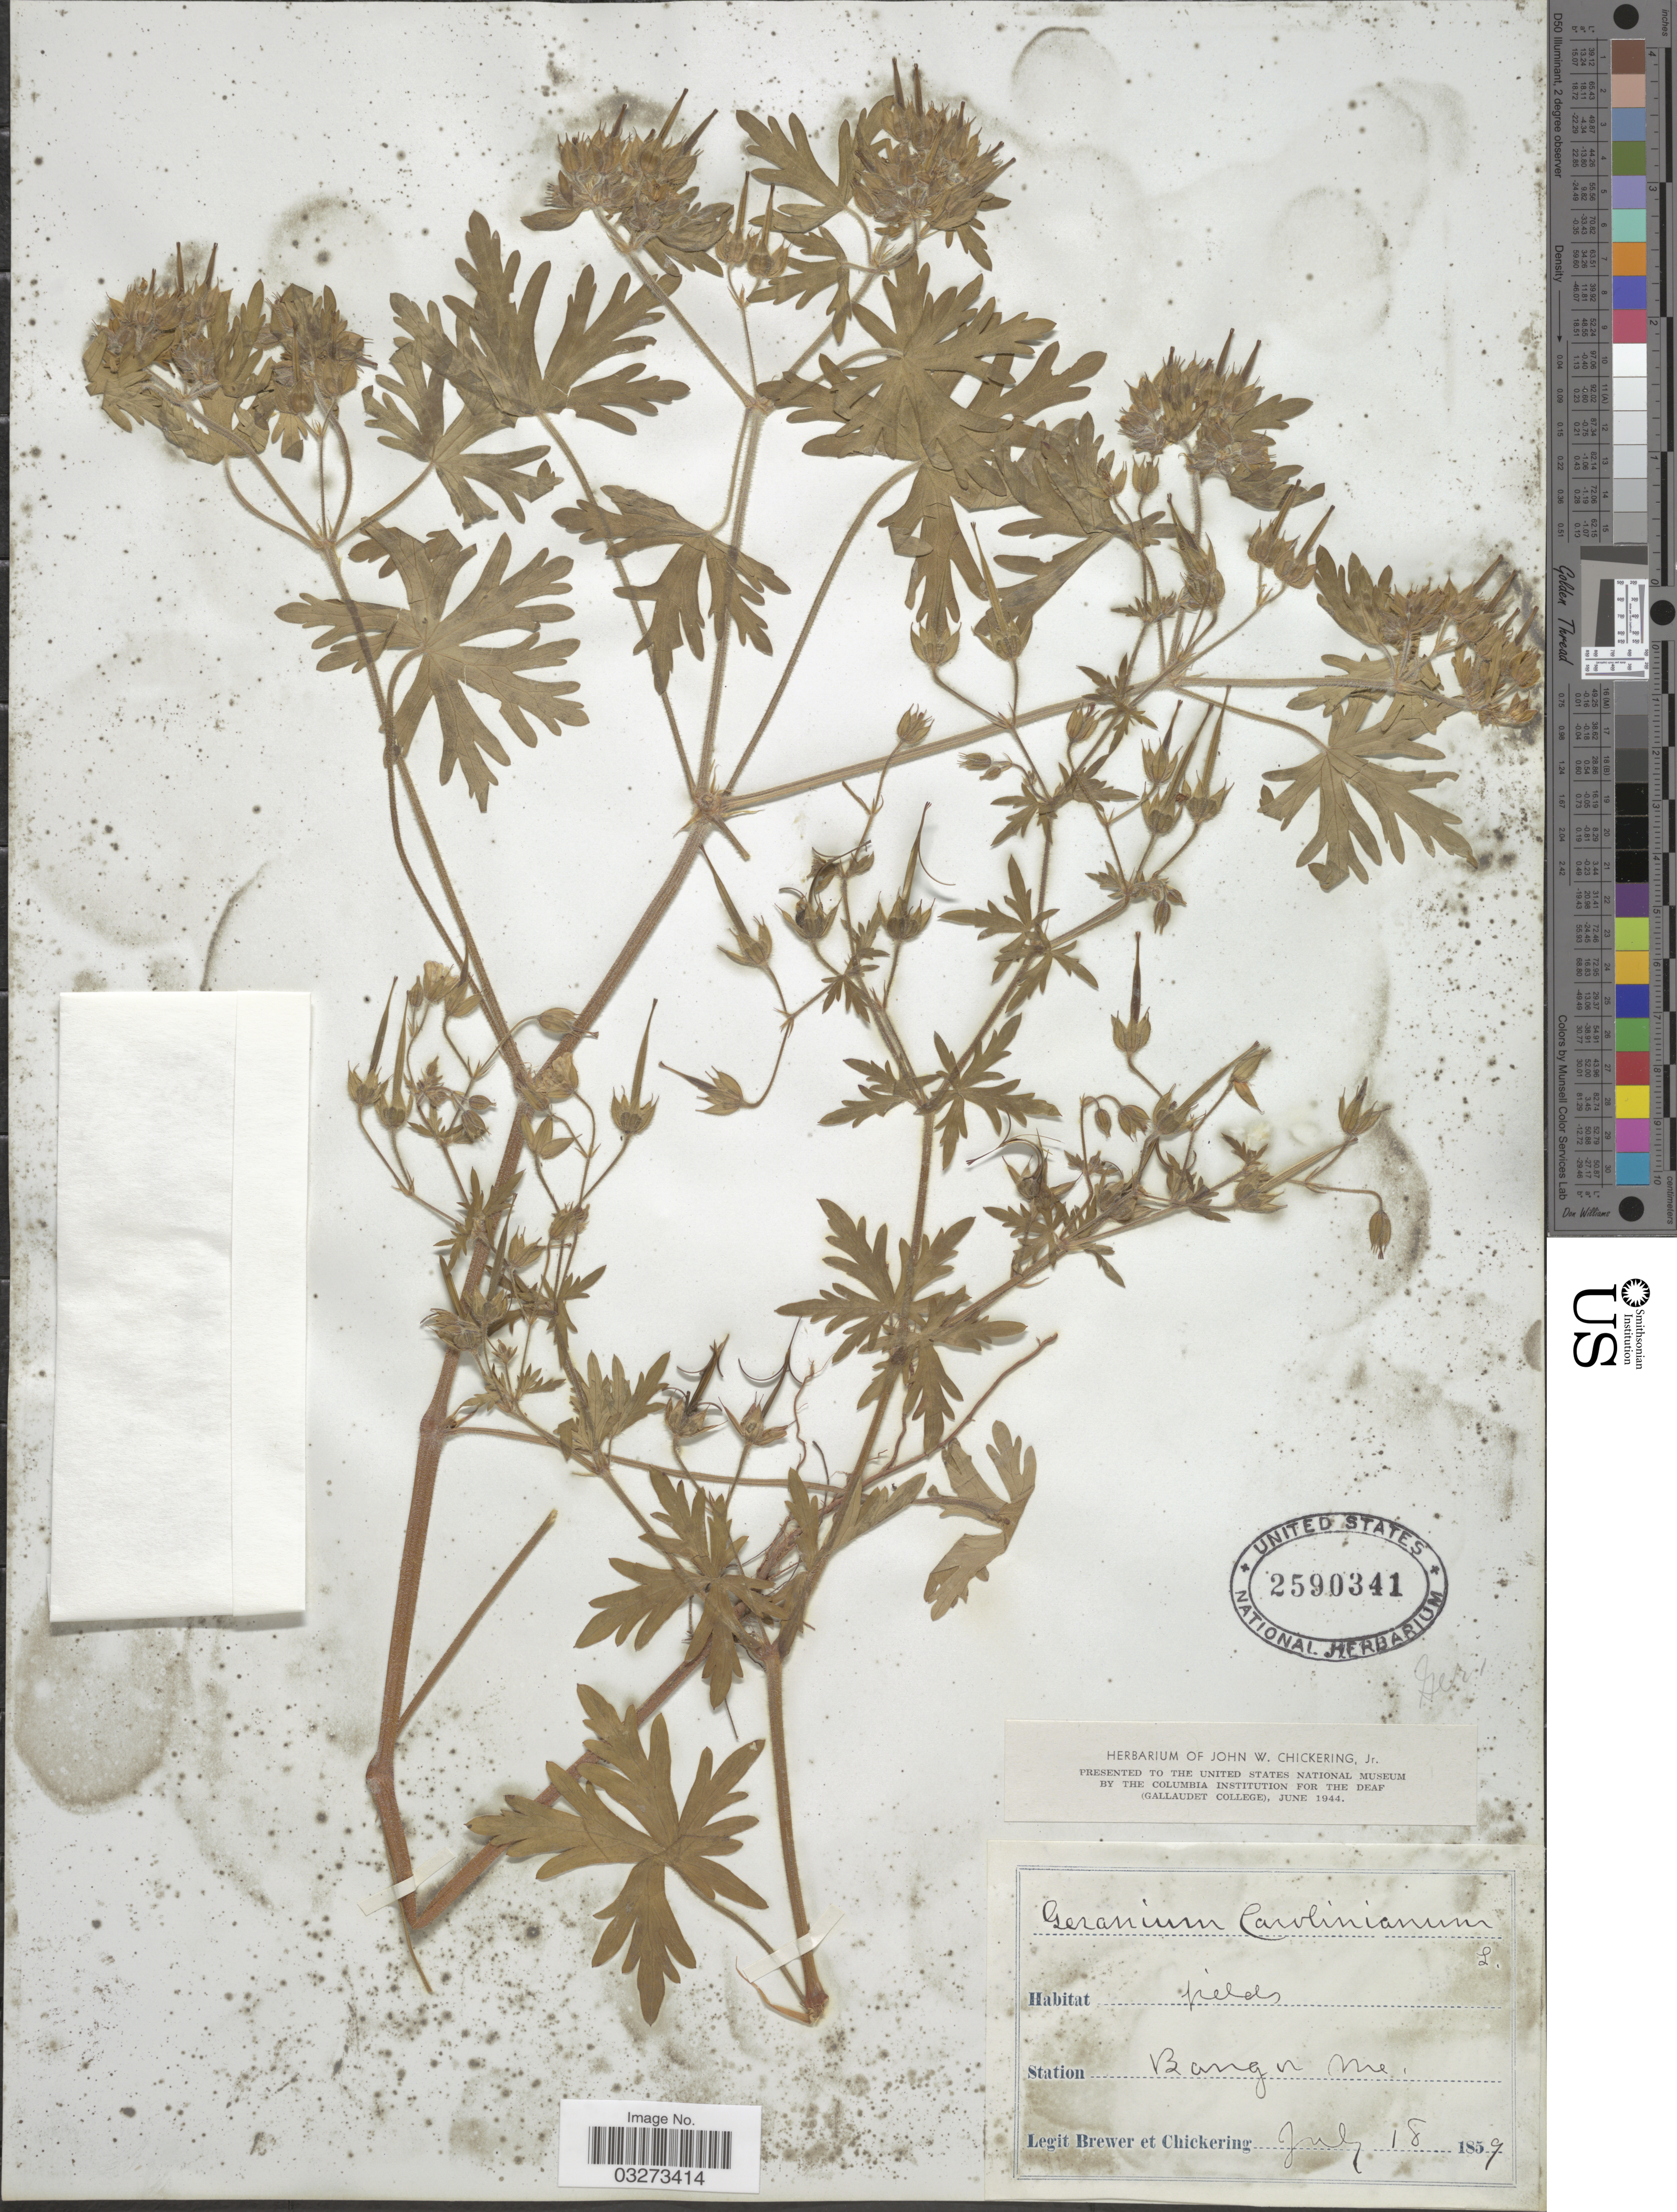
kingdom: Plantae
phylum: Tracheophyta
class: Magnoliopsida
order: Geraniales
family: Geraniaceae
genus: Geranium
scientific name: Geranium carolinianum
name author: L.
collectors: -. Brewer & J. Chickering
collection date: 1859-07-18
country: United States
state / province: Maine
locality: Station Bangor.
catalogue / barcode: US 2590341